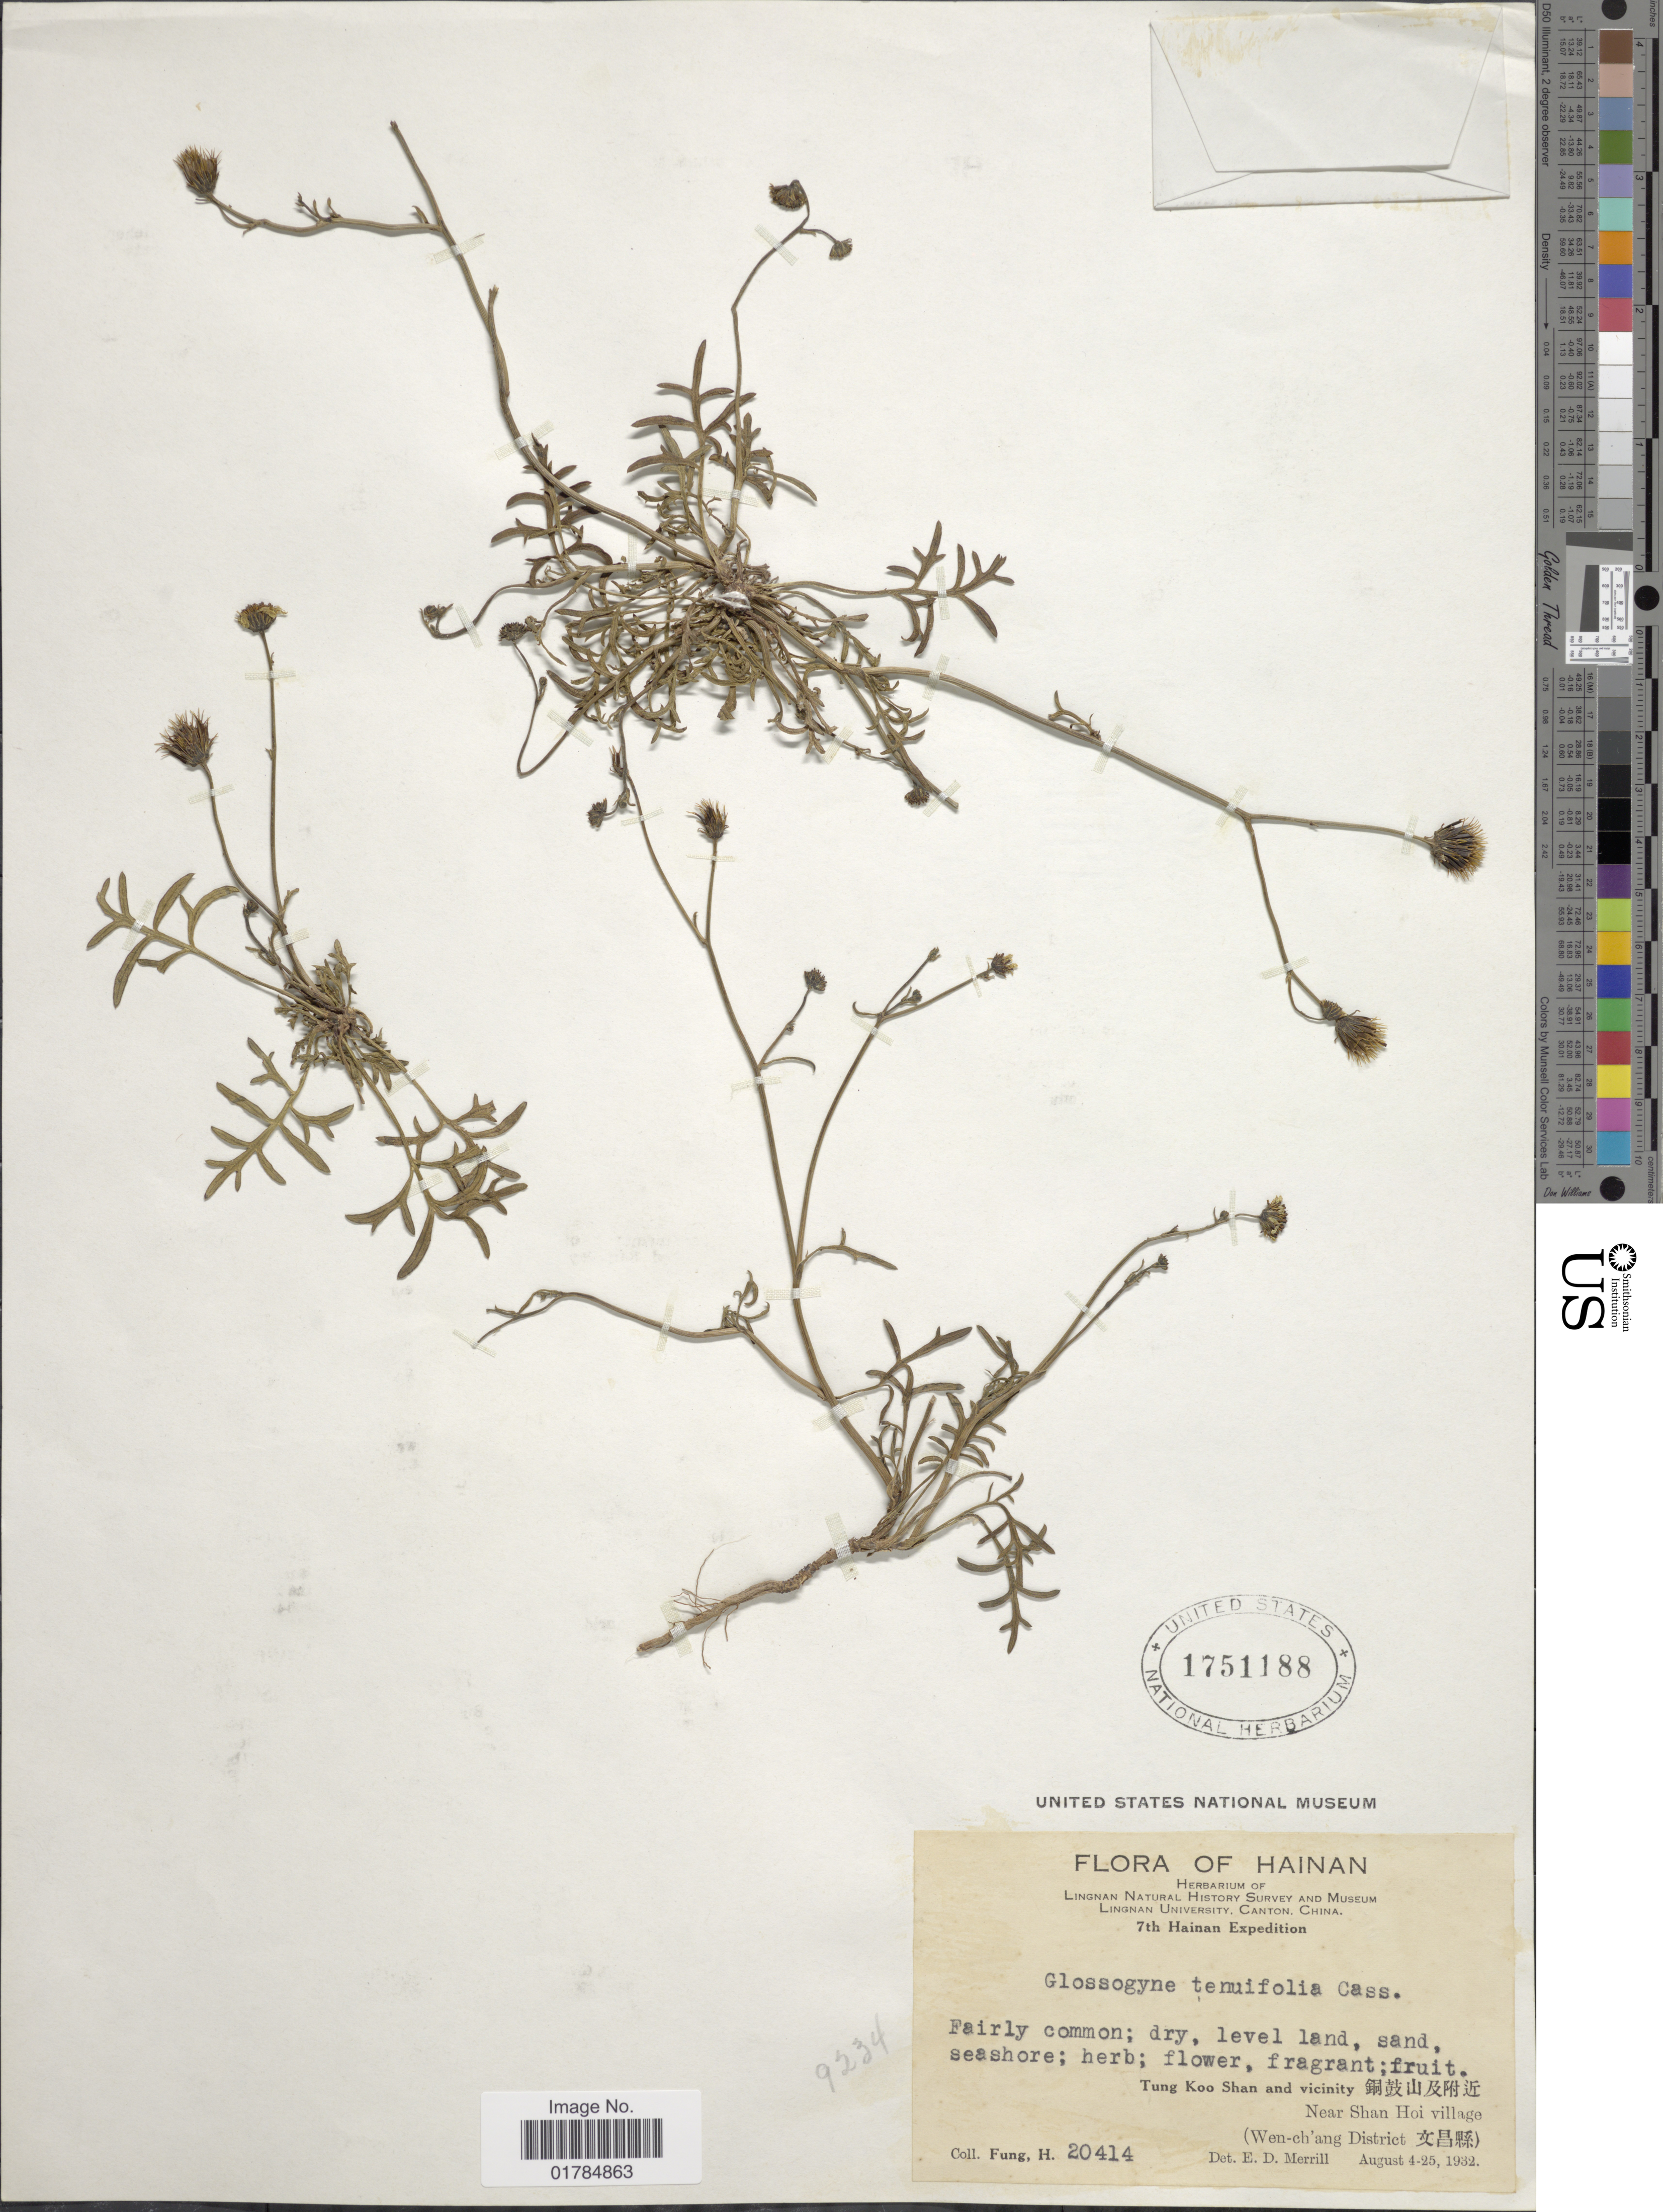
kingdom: Plantae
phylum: Tracheophyta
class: Magnoliopsida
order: Asterales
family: Asteraceae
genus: Glossogyne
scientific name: Glossogyne tenuifolia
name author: (Labill.)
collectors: H. Fung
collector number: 20414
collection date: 1932-08-04/1932-08-25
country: China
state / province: Hainan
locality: Tung Koo Shan and vicinity. Near Shan Hoi village (Wen-ch'ang District)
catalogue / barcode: US 1751188